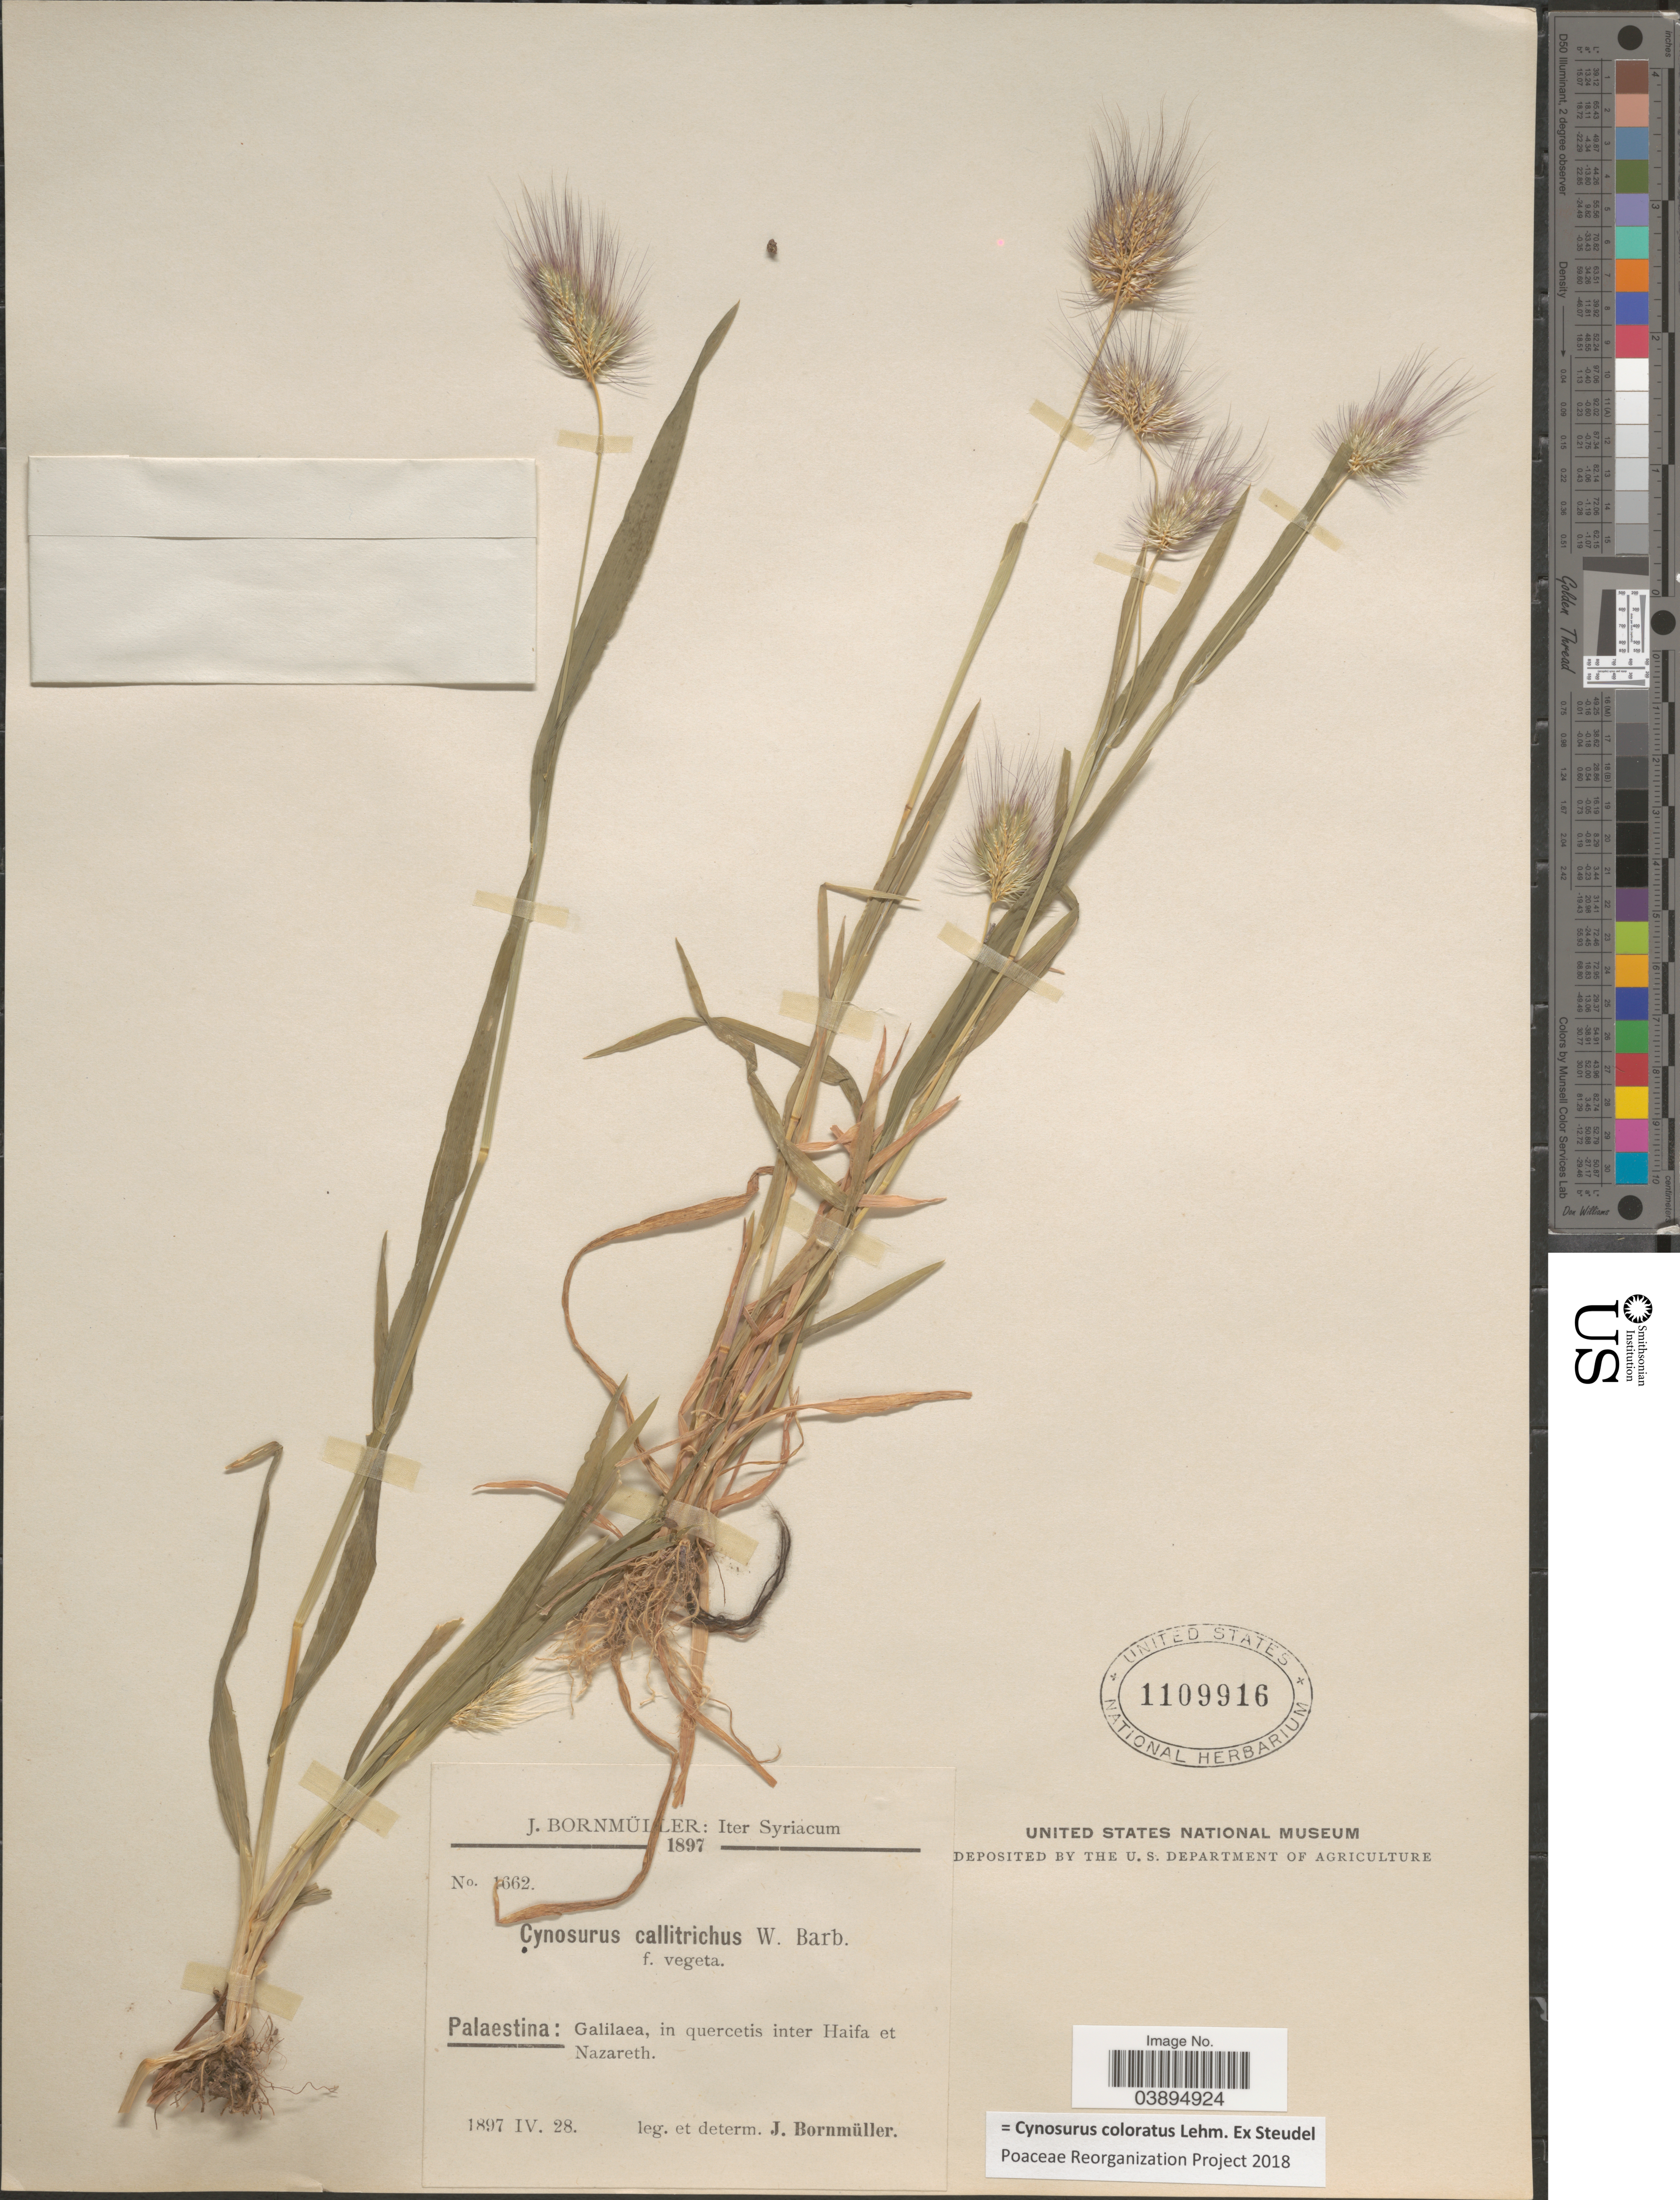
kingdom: Plantae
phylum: Tracheophyta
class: Liliopsida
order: Poales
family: Poaceae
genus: Cynosurus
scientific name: Cynosurus coloratus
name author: Lehm. ex Steudel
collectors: J. Bornmüller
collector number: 1662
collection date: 1897-04-28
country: Israel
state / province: Haifa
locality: Iter Syriacum. Palaestina: Galilaea, in quercetis inter Haifa et Nazareth.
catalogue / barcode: US 1109916